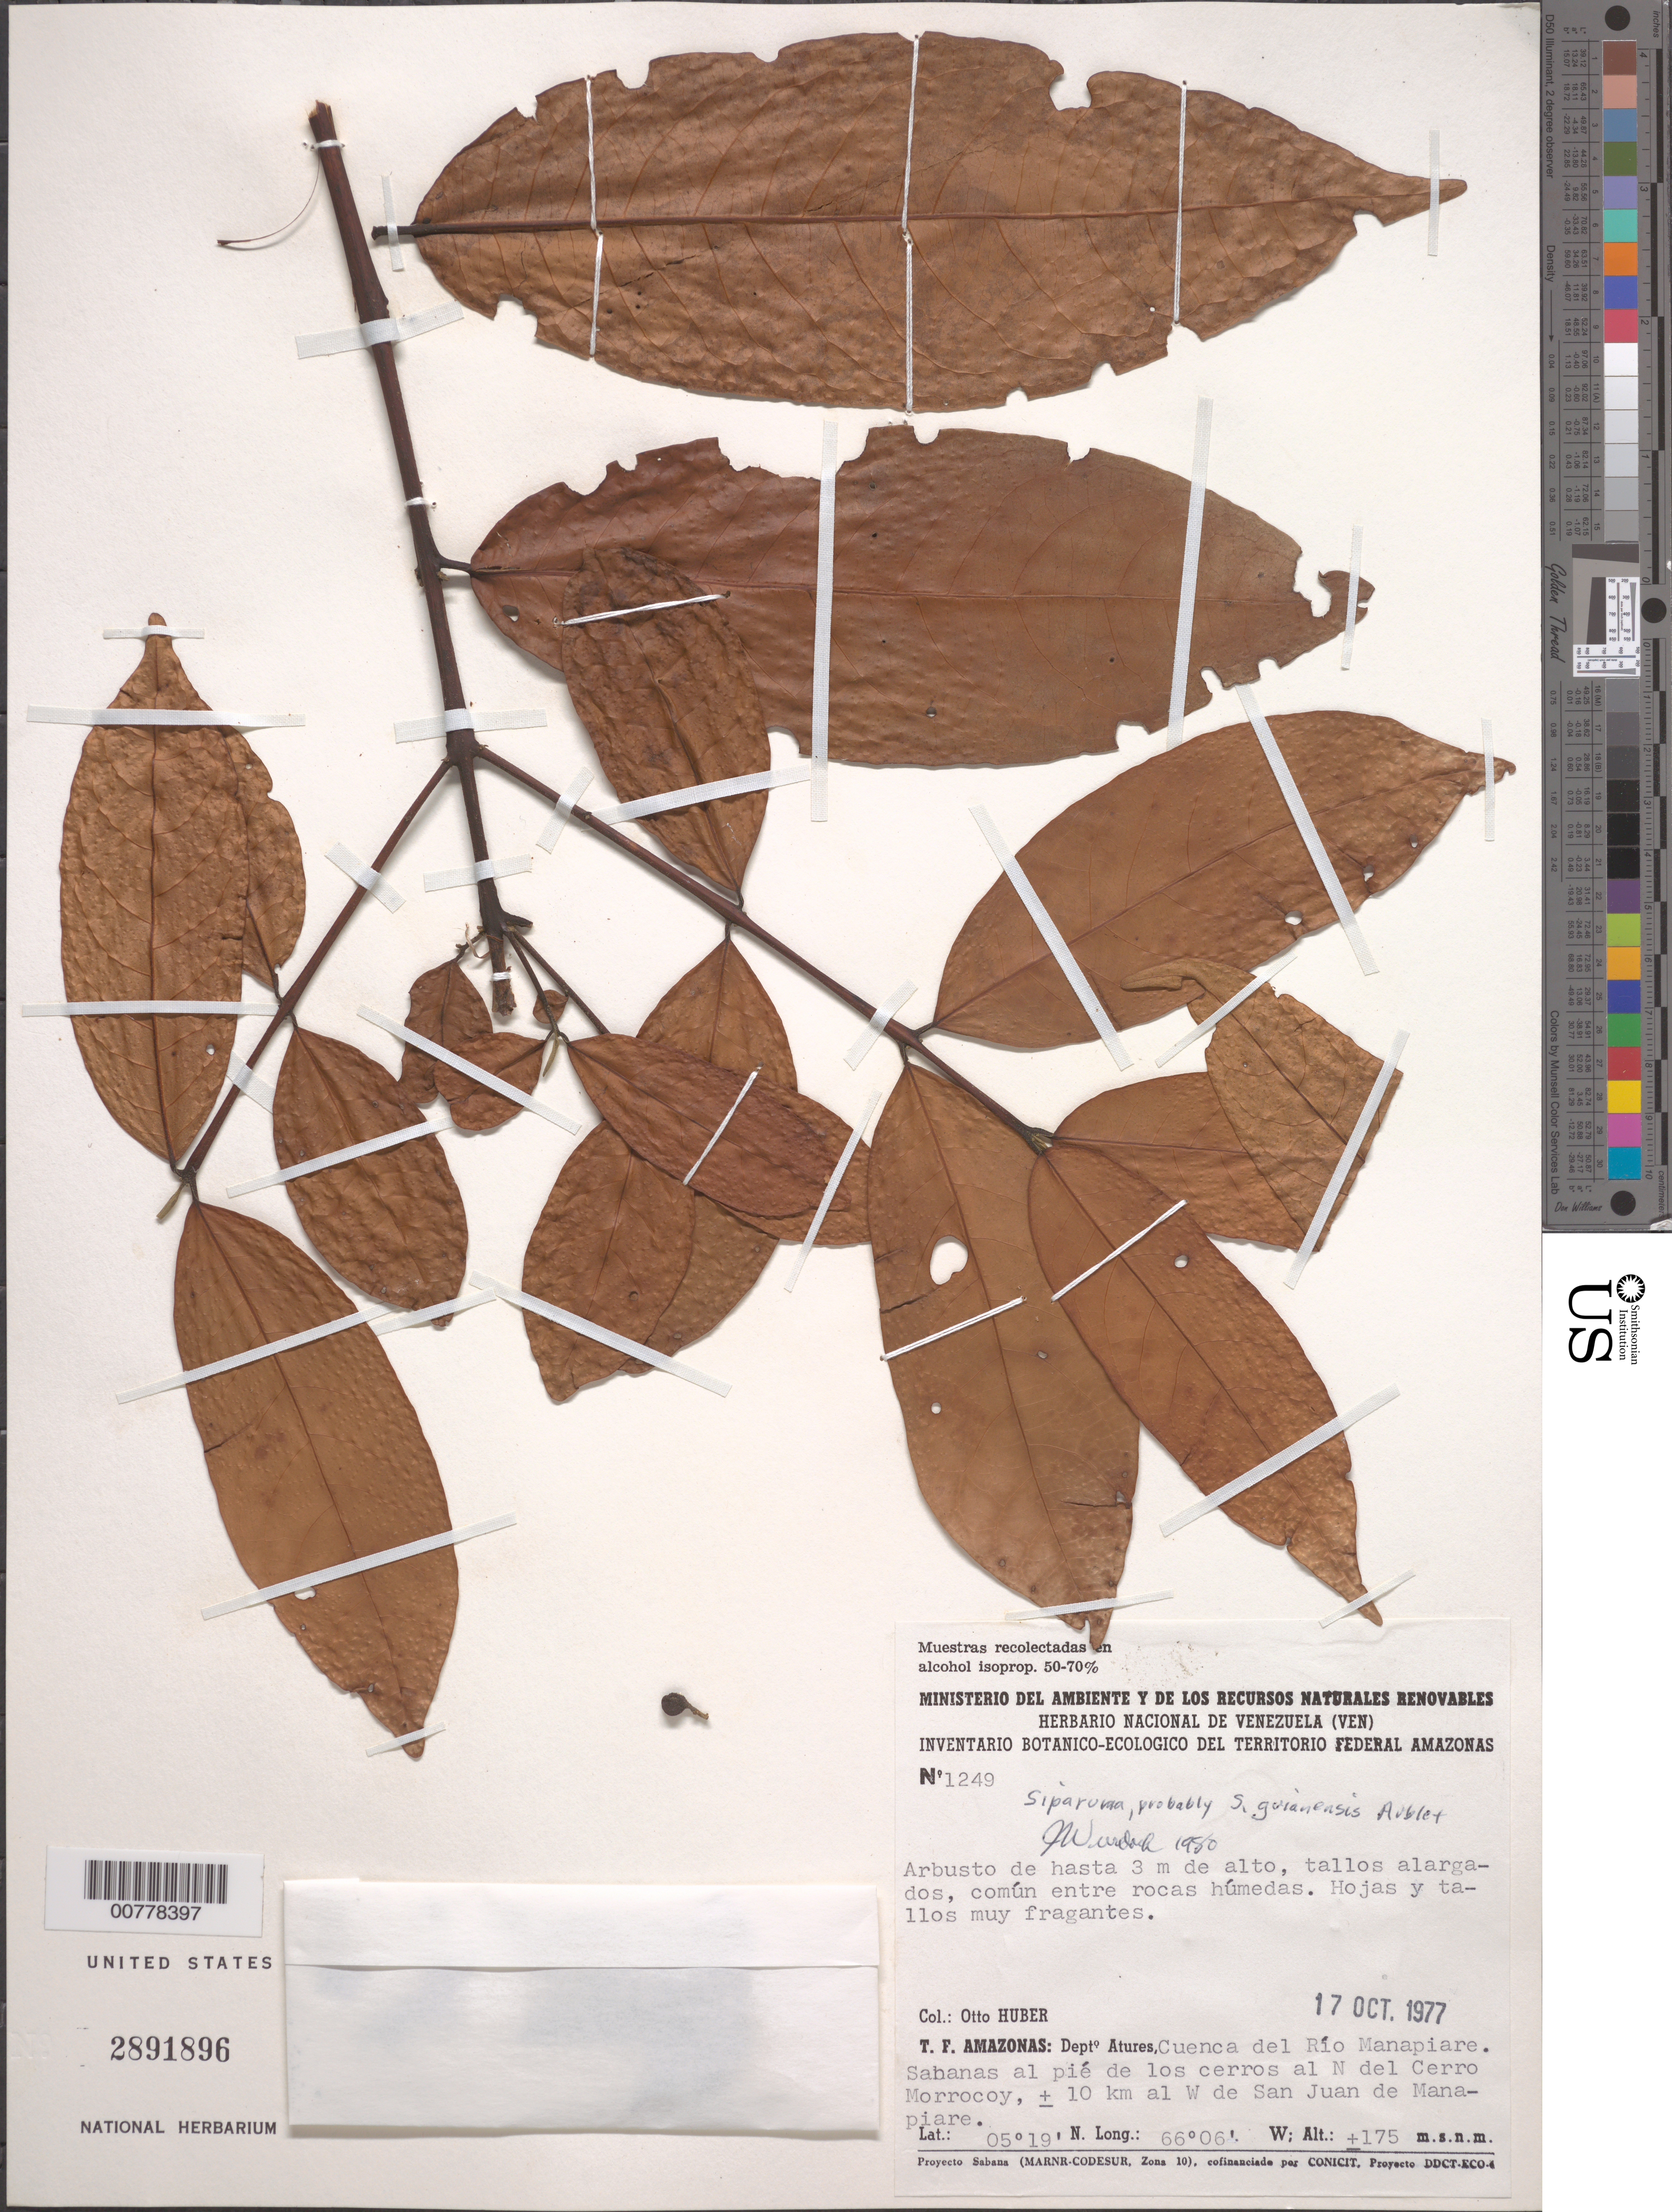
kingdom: Plantae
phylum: Tracheophyta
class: Magnoliopsida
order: Laurales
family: Siparunaceae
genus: Siparuna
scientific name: Siparuna guianensis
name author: Aubl.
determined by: Wurdack, John J., (US), US (UNITED STATES)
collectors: O. Huber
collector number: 1249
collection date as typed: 17-Oct-77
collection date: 1977-10-17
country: Venezuela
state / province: Amazonas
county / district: Atures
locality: Río Manapiare, cuenca, N of Cerro Morrocoy, ± 10 km W of San Juan de Manapiare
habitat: Sabanas al pié de los cerros; entre rocas húmedas.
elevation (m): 175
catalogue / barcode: US 2891896